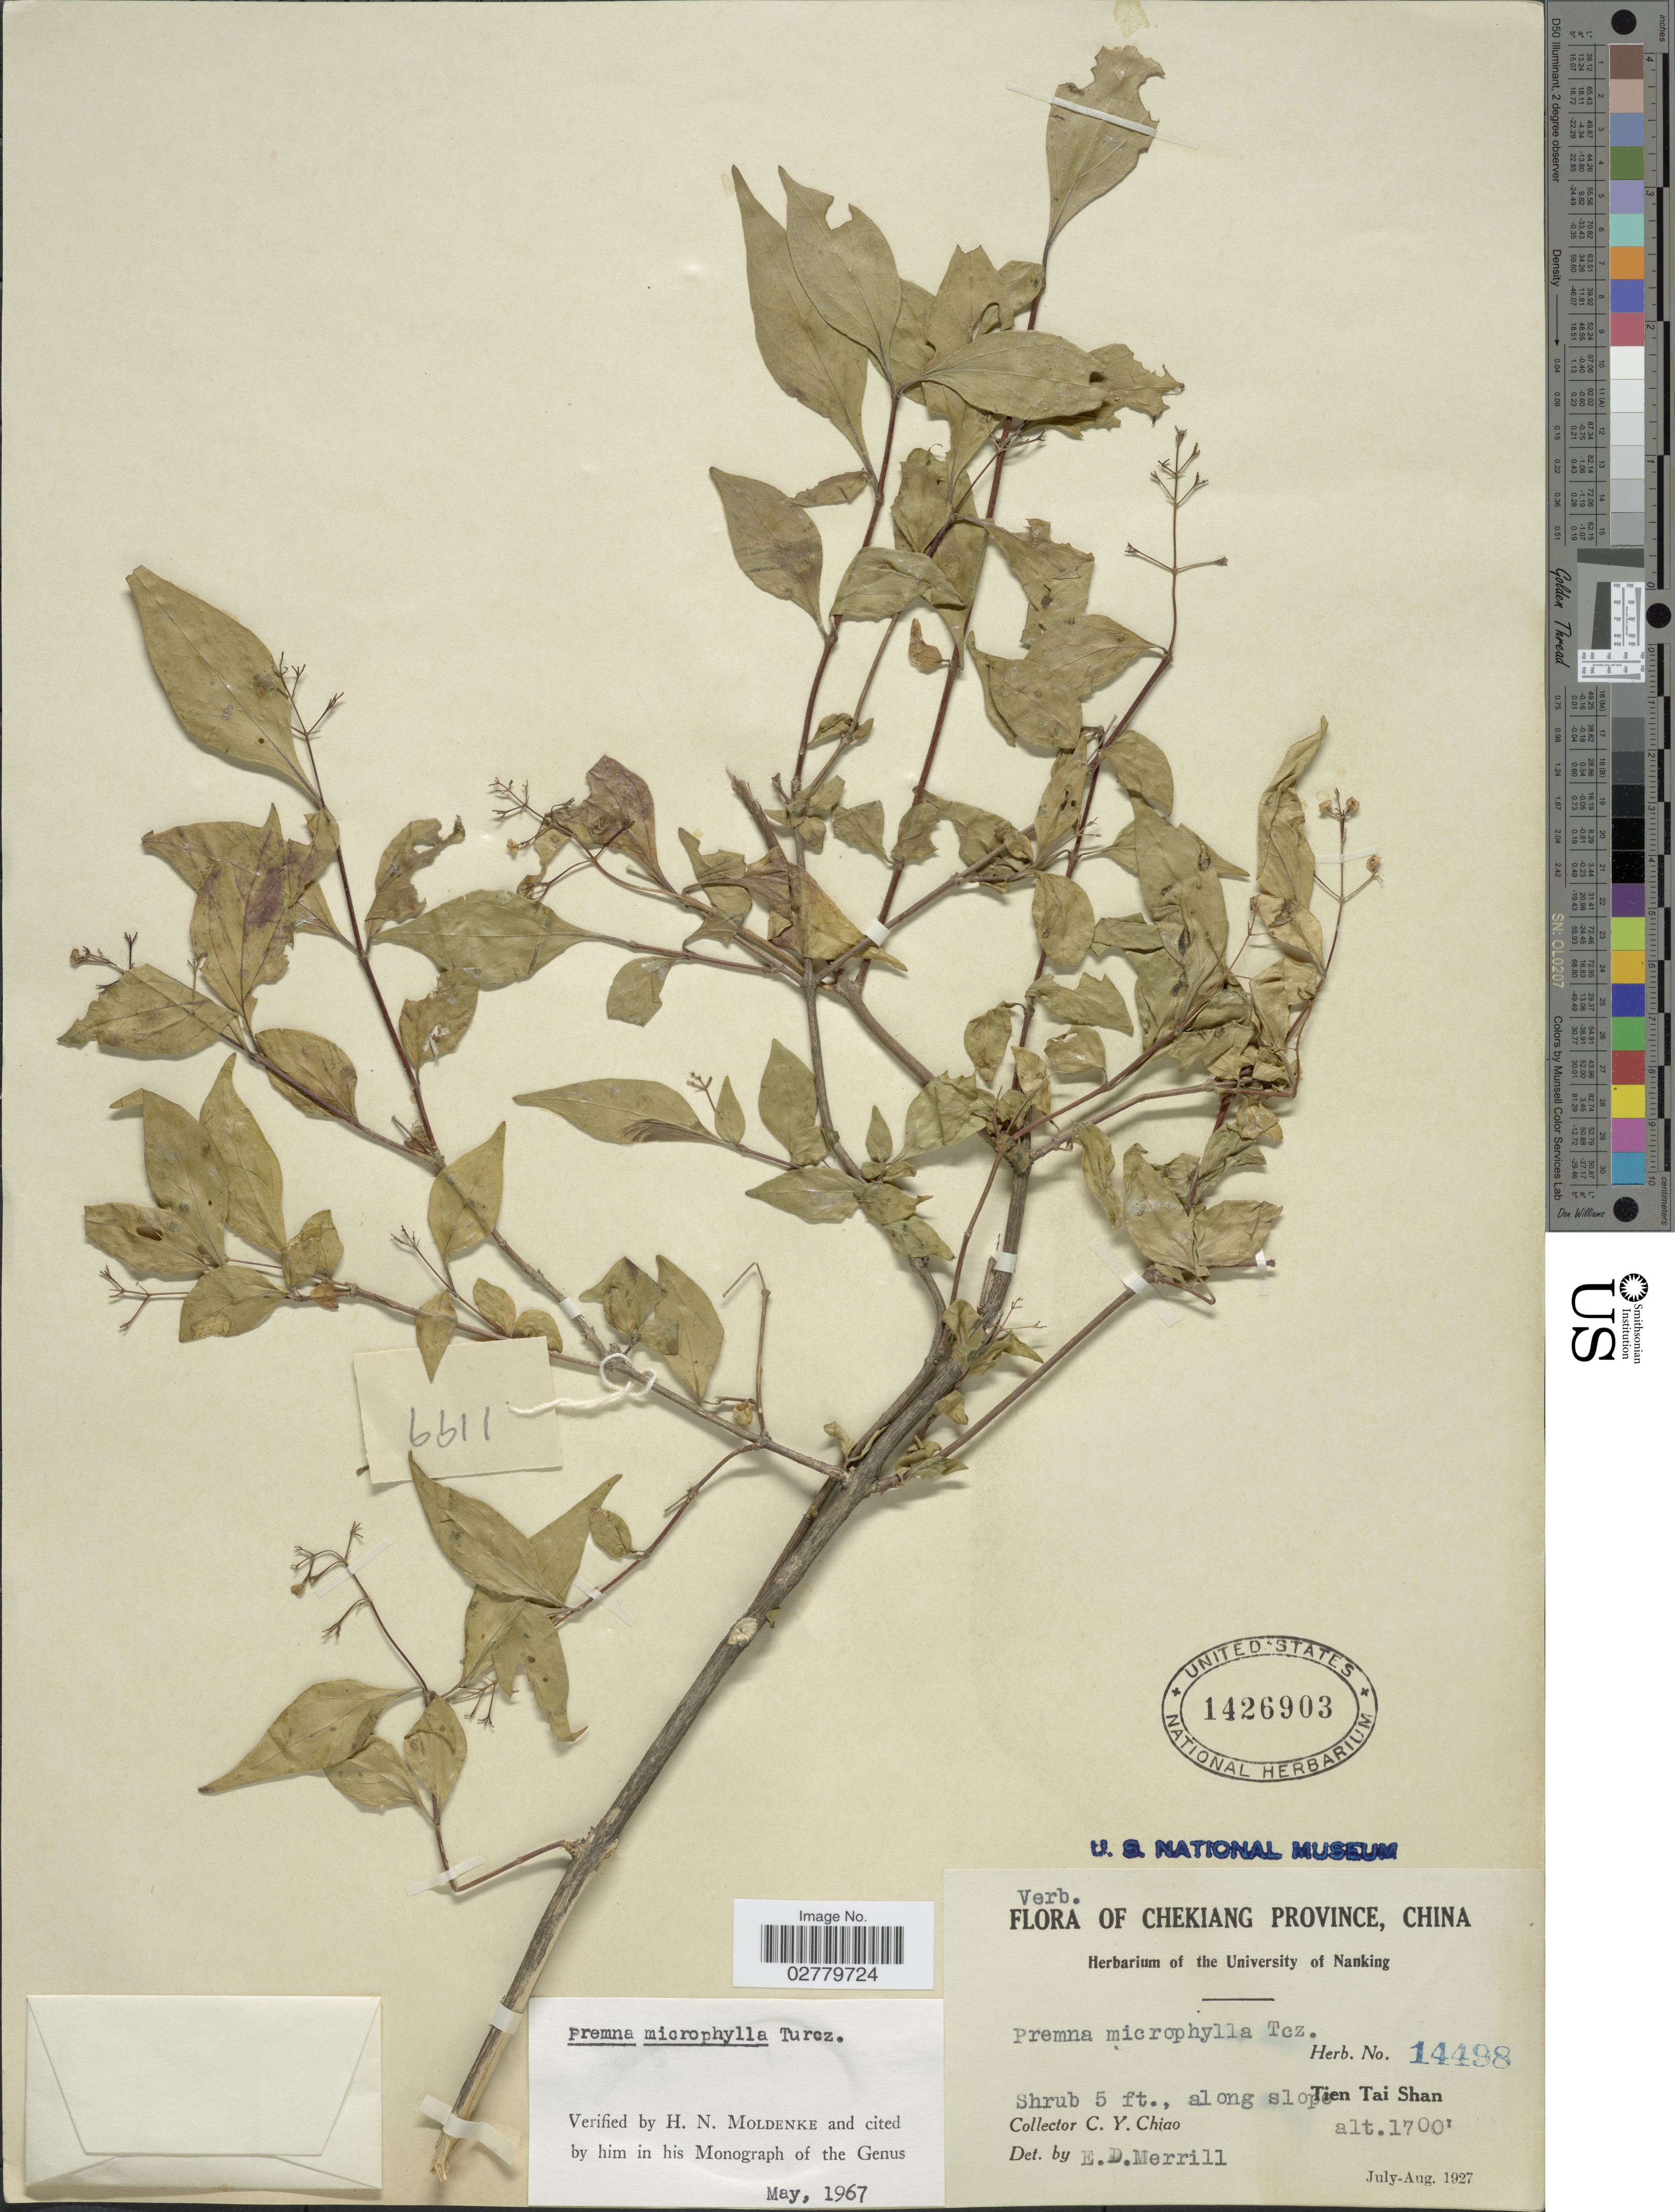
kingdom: Plantae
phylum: Tracheophyta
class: Magnoliopsida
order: Lamiales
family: Lamiaceae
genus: Premna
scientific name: Premna microphylla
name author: Turcz.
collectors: C. Y. Chiao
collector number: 14498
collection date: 1927-07/1927-08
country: China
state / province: Zhejiang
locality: Chekiang Province. Tien Tai Shan.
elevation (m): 518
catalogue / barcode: US 1426903